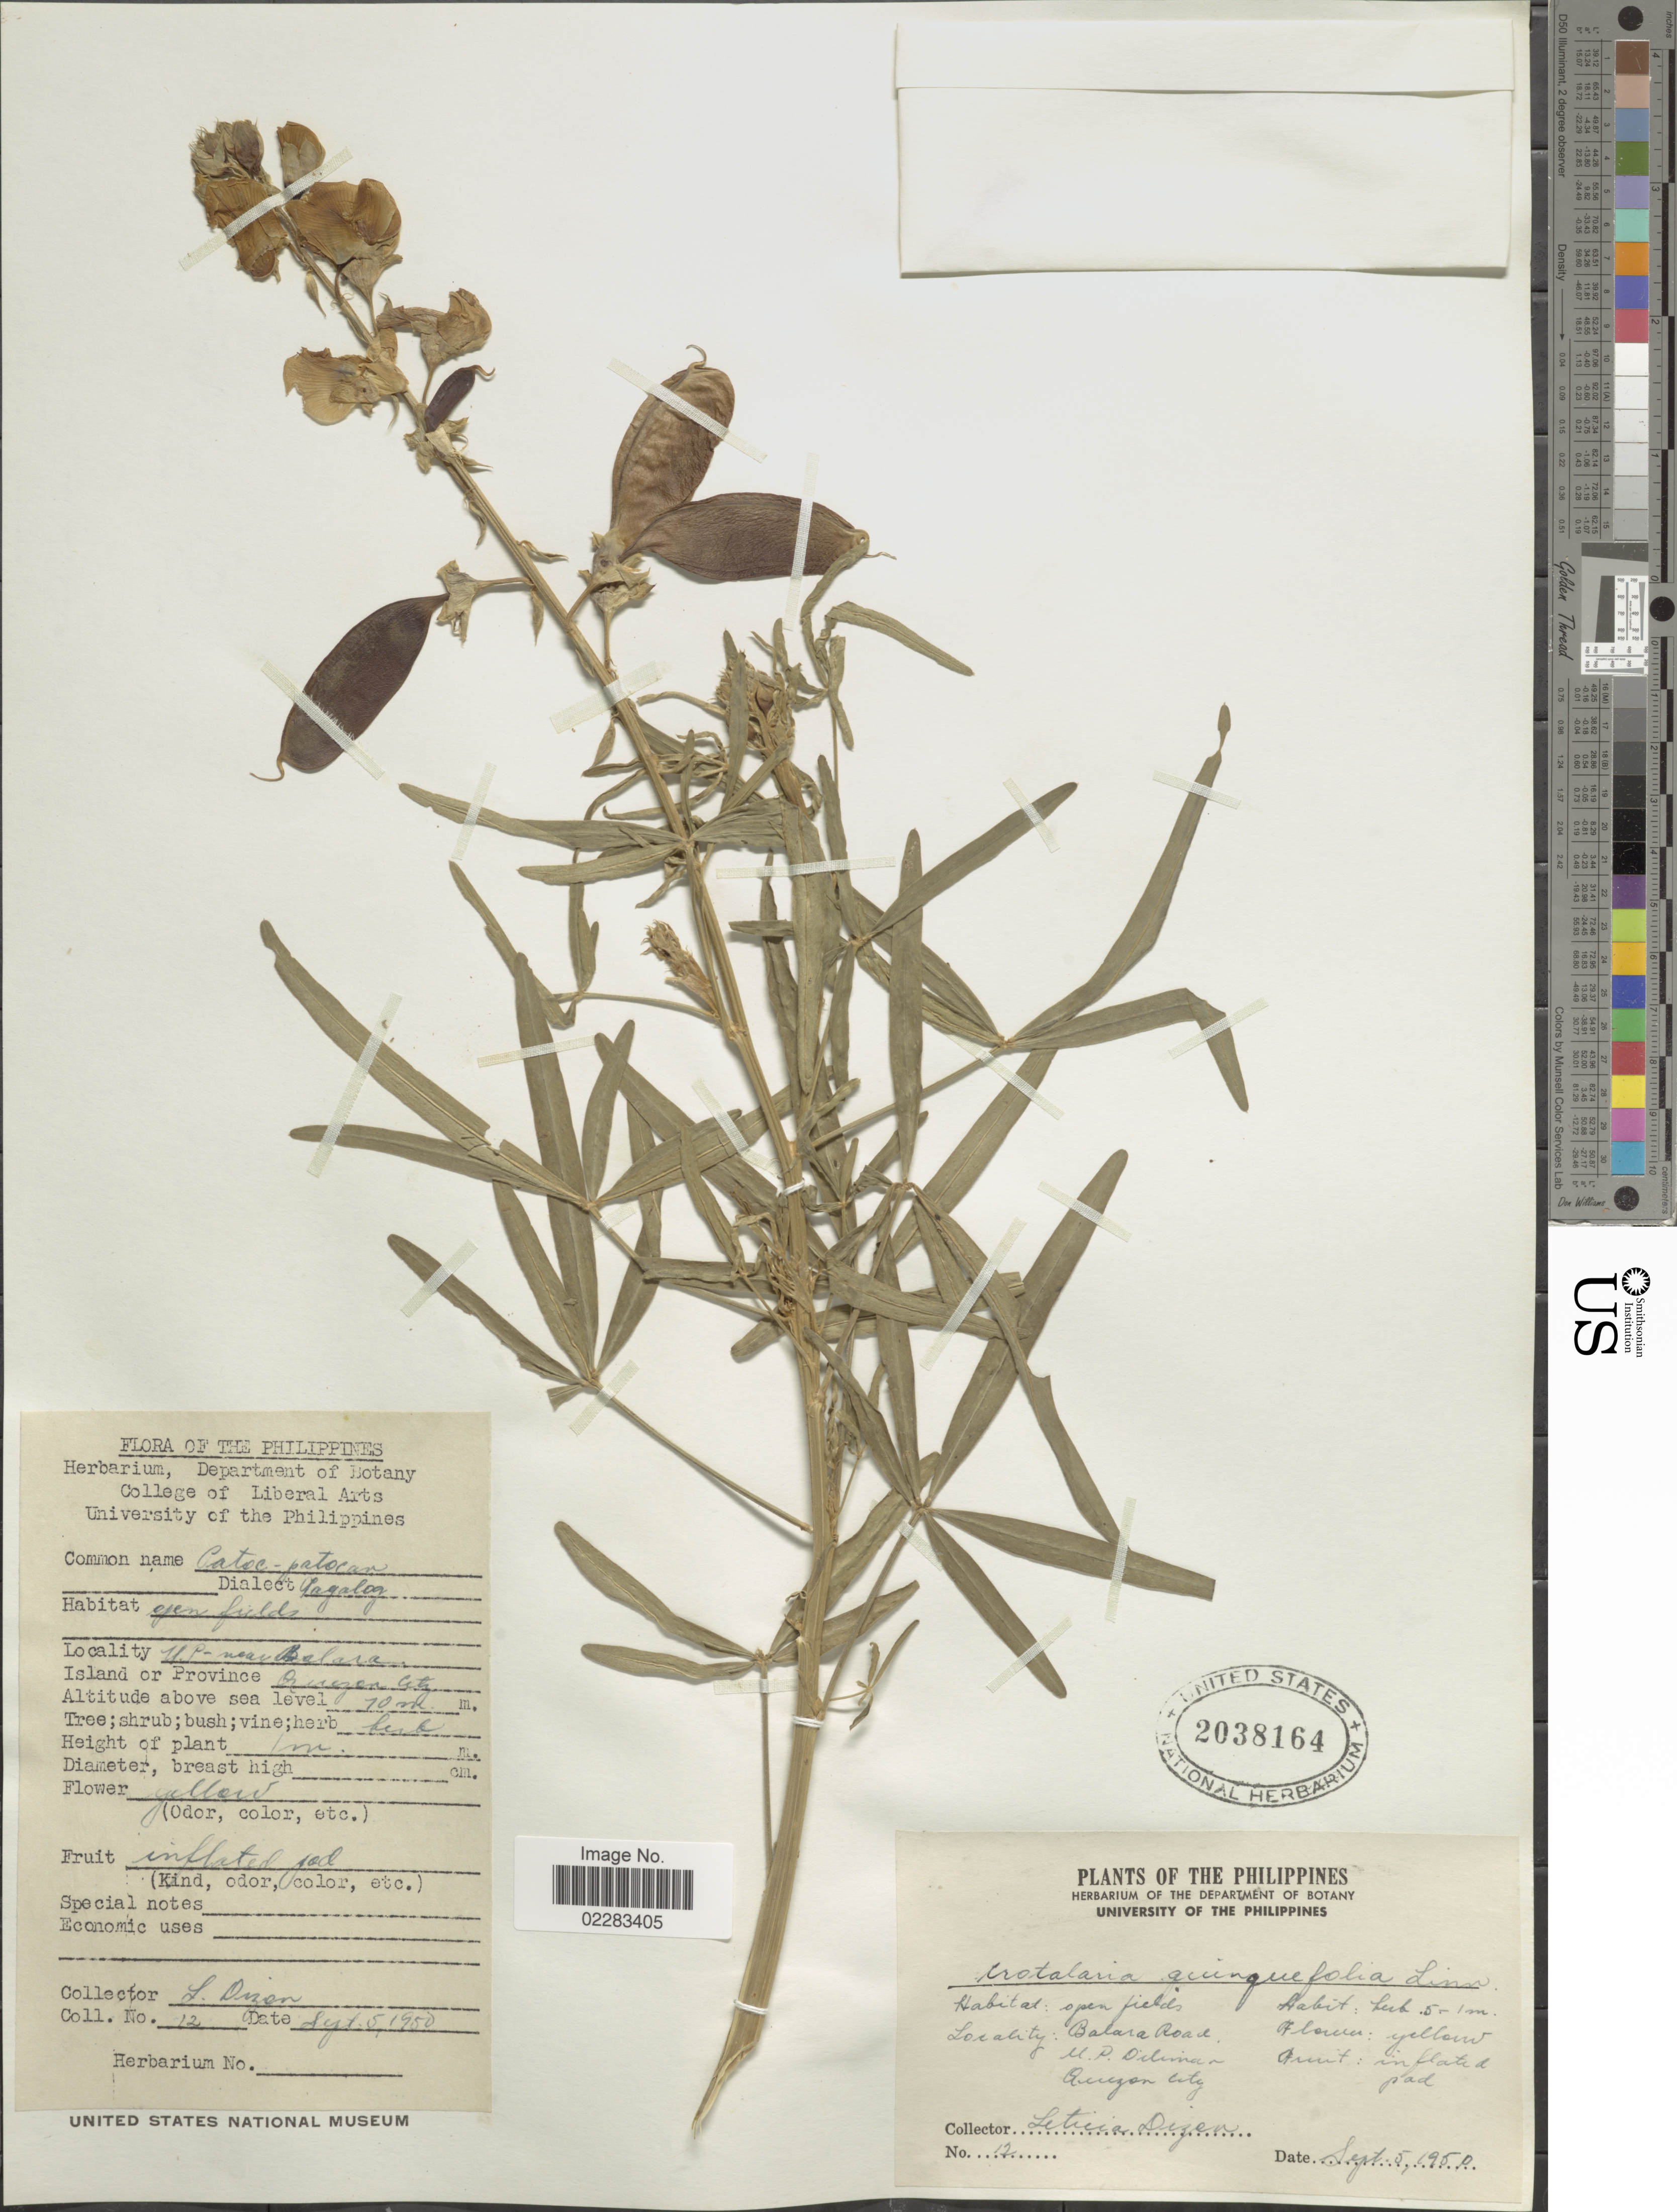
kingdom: Plantae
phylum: Tracheophyta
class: Magnoliopsida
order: Fabales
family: Fabaceae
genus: Crotalaria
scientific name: Crotalaria quinquefolia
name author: L.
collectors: L. Dizen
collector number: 12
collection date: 1950-09-05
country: Philippines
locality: Barbara Road, U.P. Diliman, Quezon City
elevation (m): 10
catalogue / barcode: US 2038164